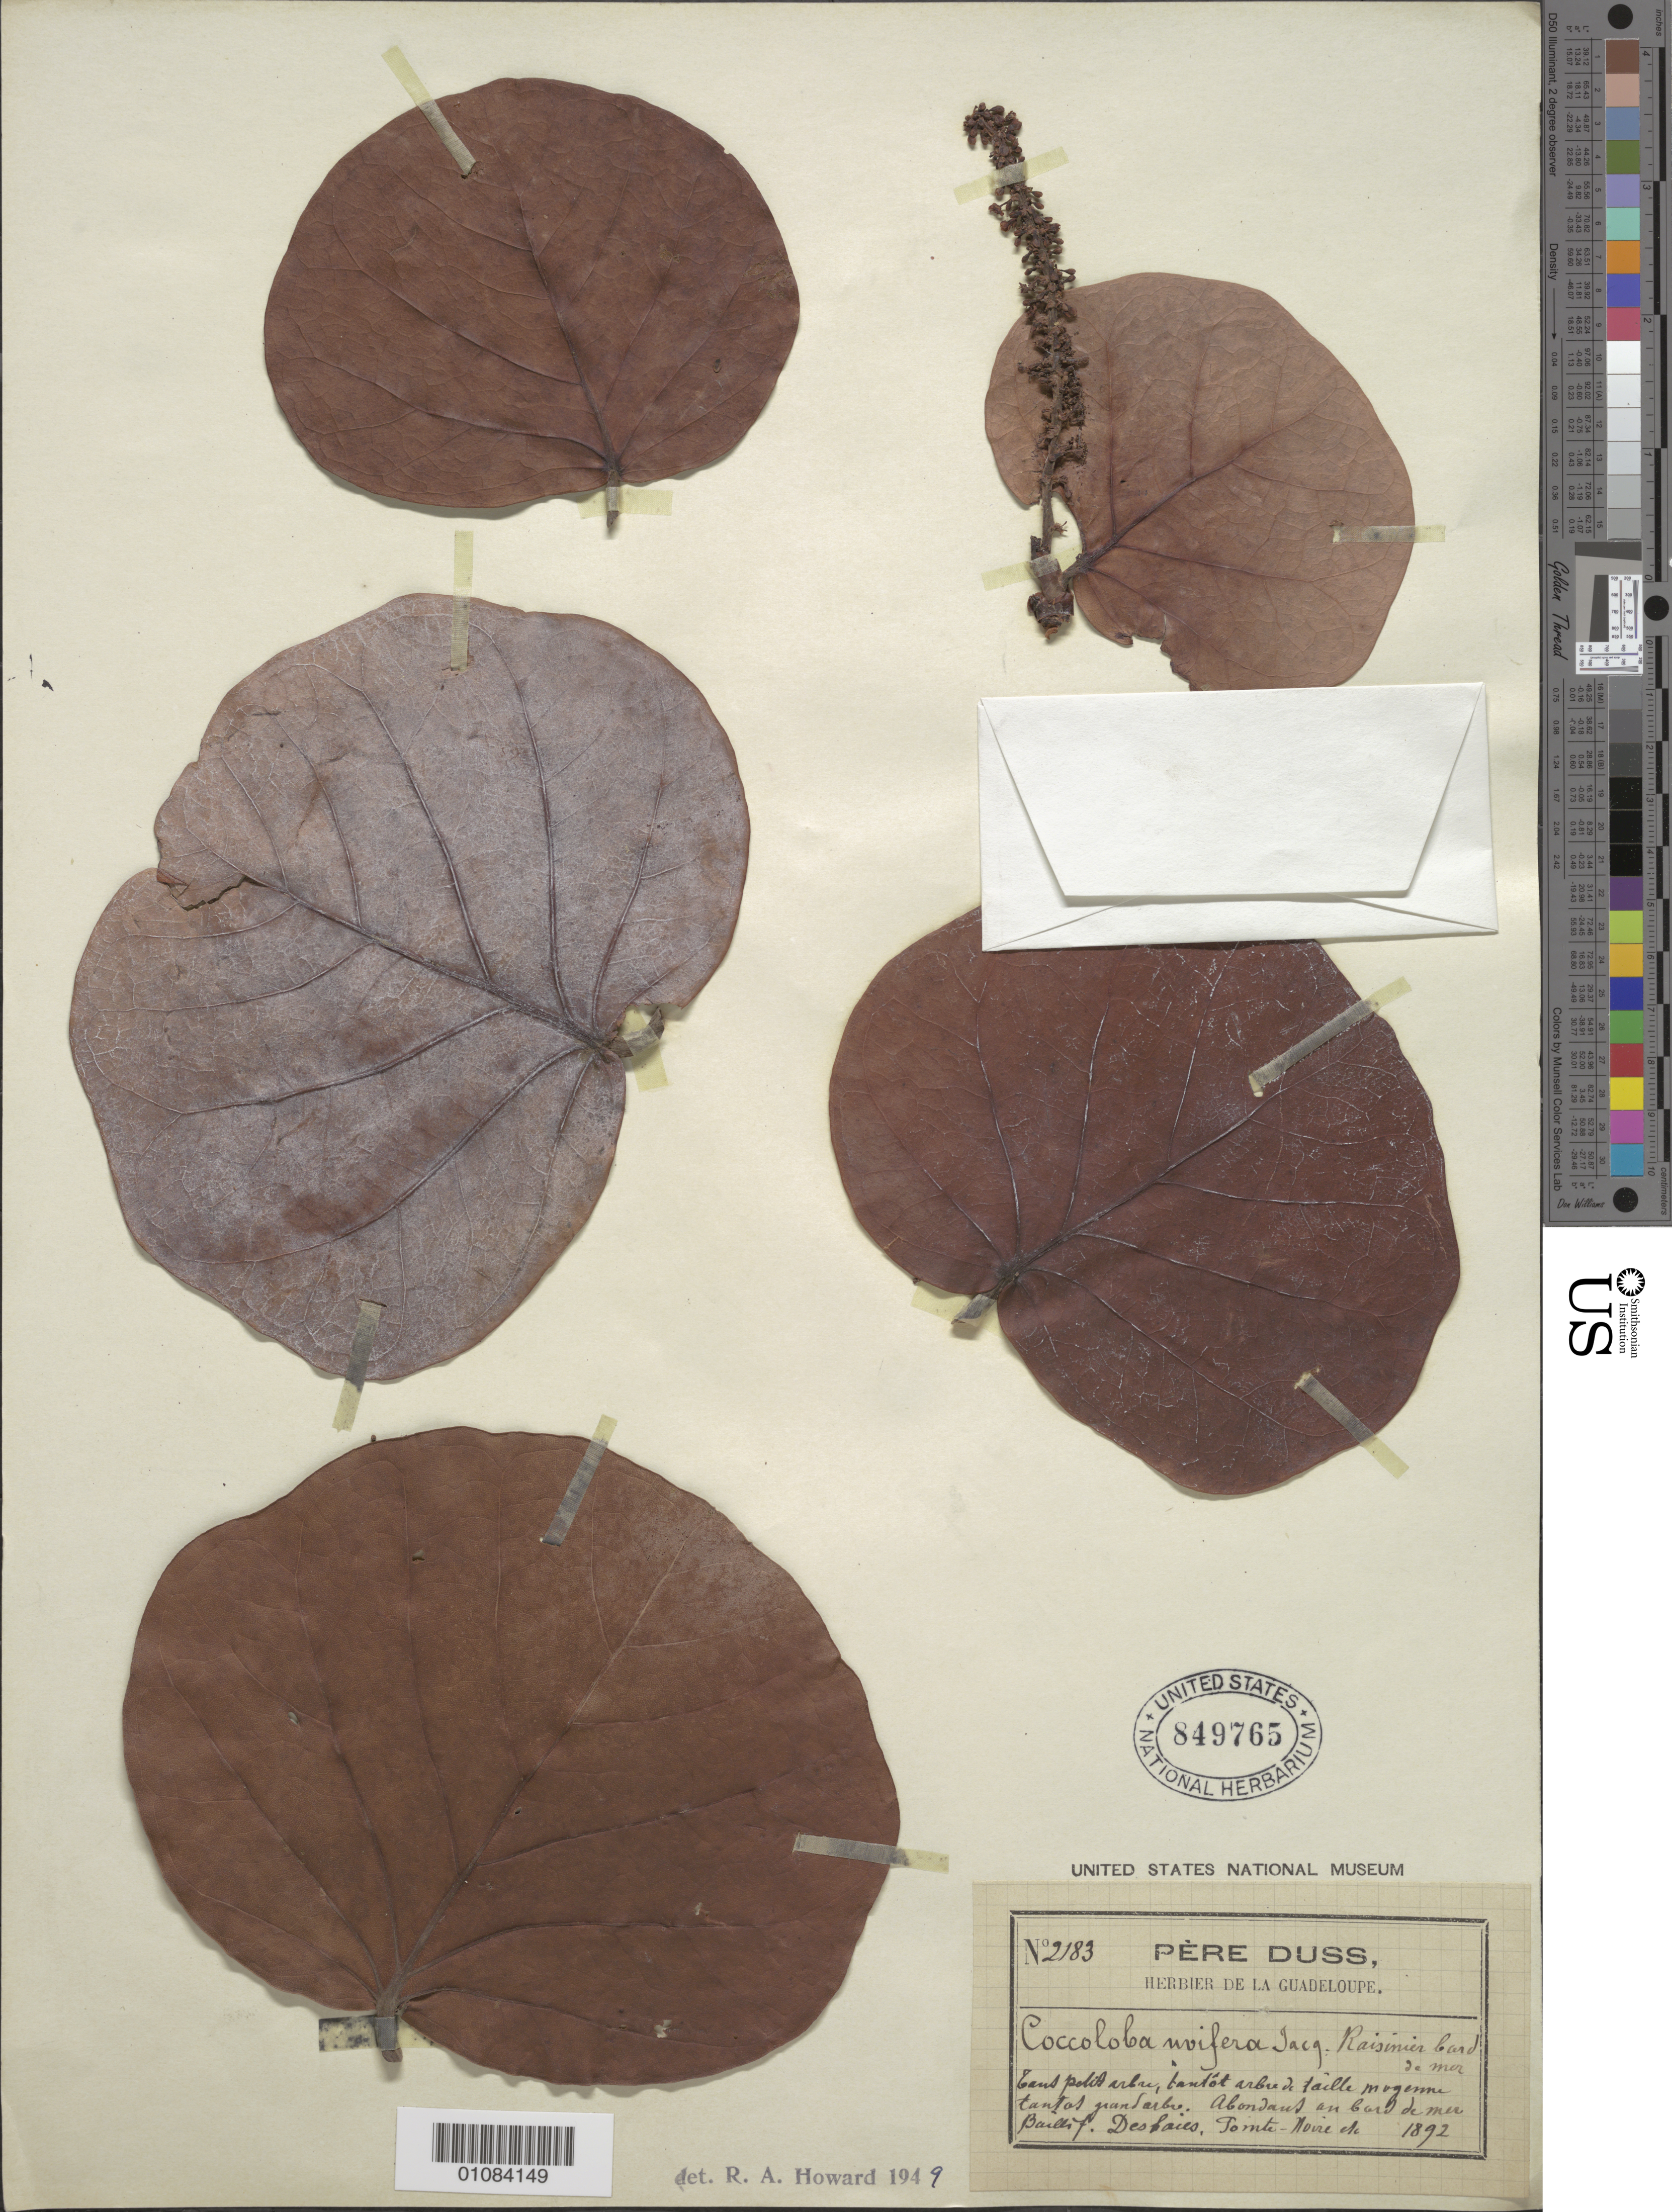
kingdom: Plantae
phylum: Tracheophyta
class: Magnoliopsida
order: Caryophyllales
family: Polygonaceae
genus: Coccoloba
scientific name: Coccoloba uvifera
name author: L.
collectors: Père Duss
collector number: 2183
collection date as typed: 1892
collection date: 1892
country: Guadeloupe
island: Basse Terre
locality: Deshaies, Pointe-Moire etc.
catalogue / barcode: US 849765